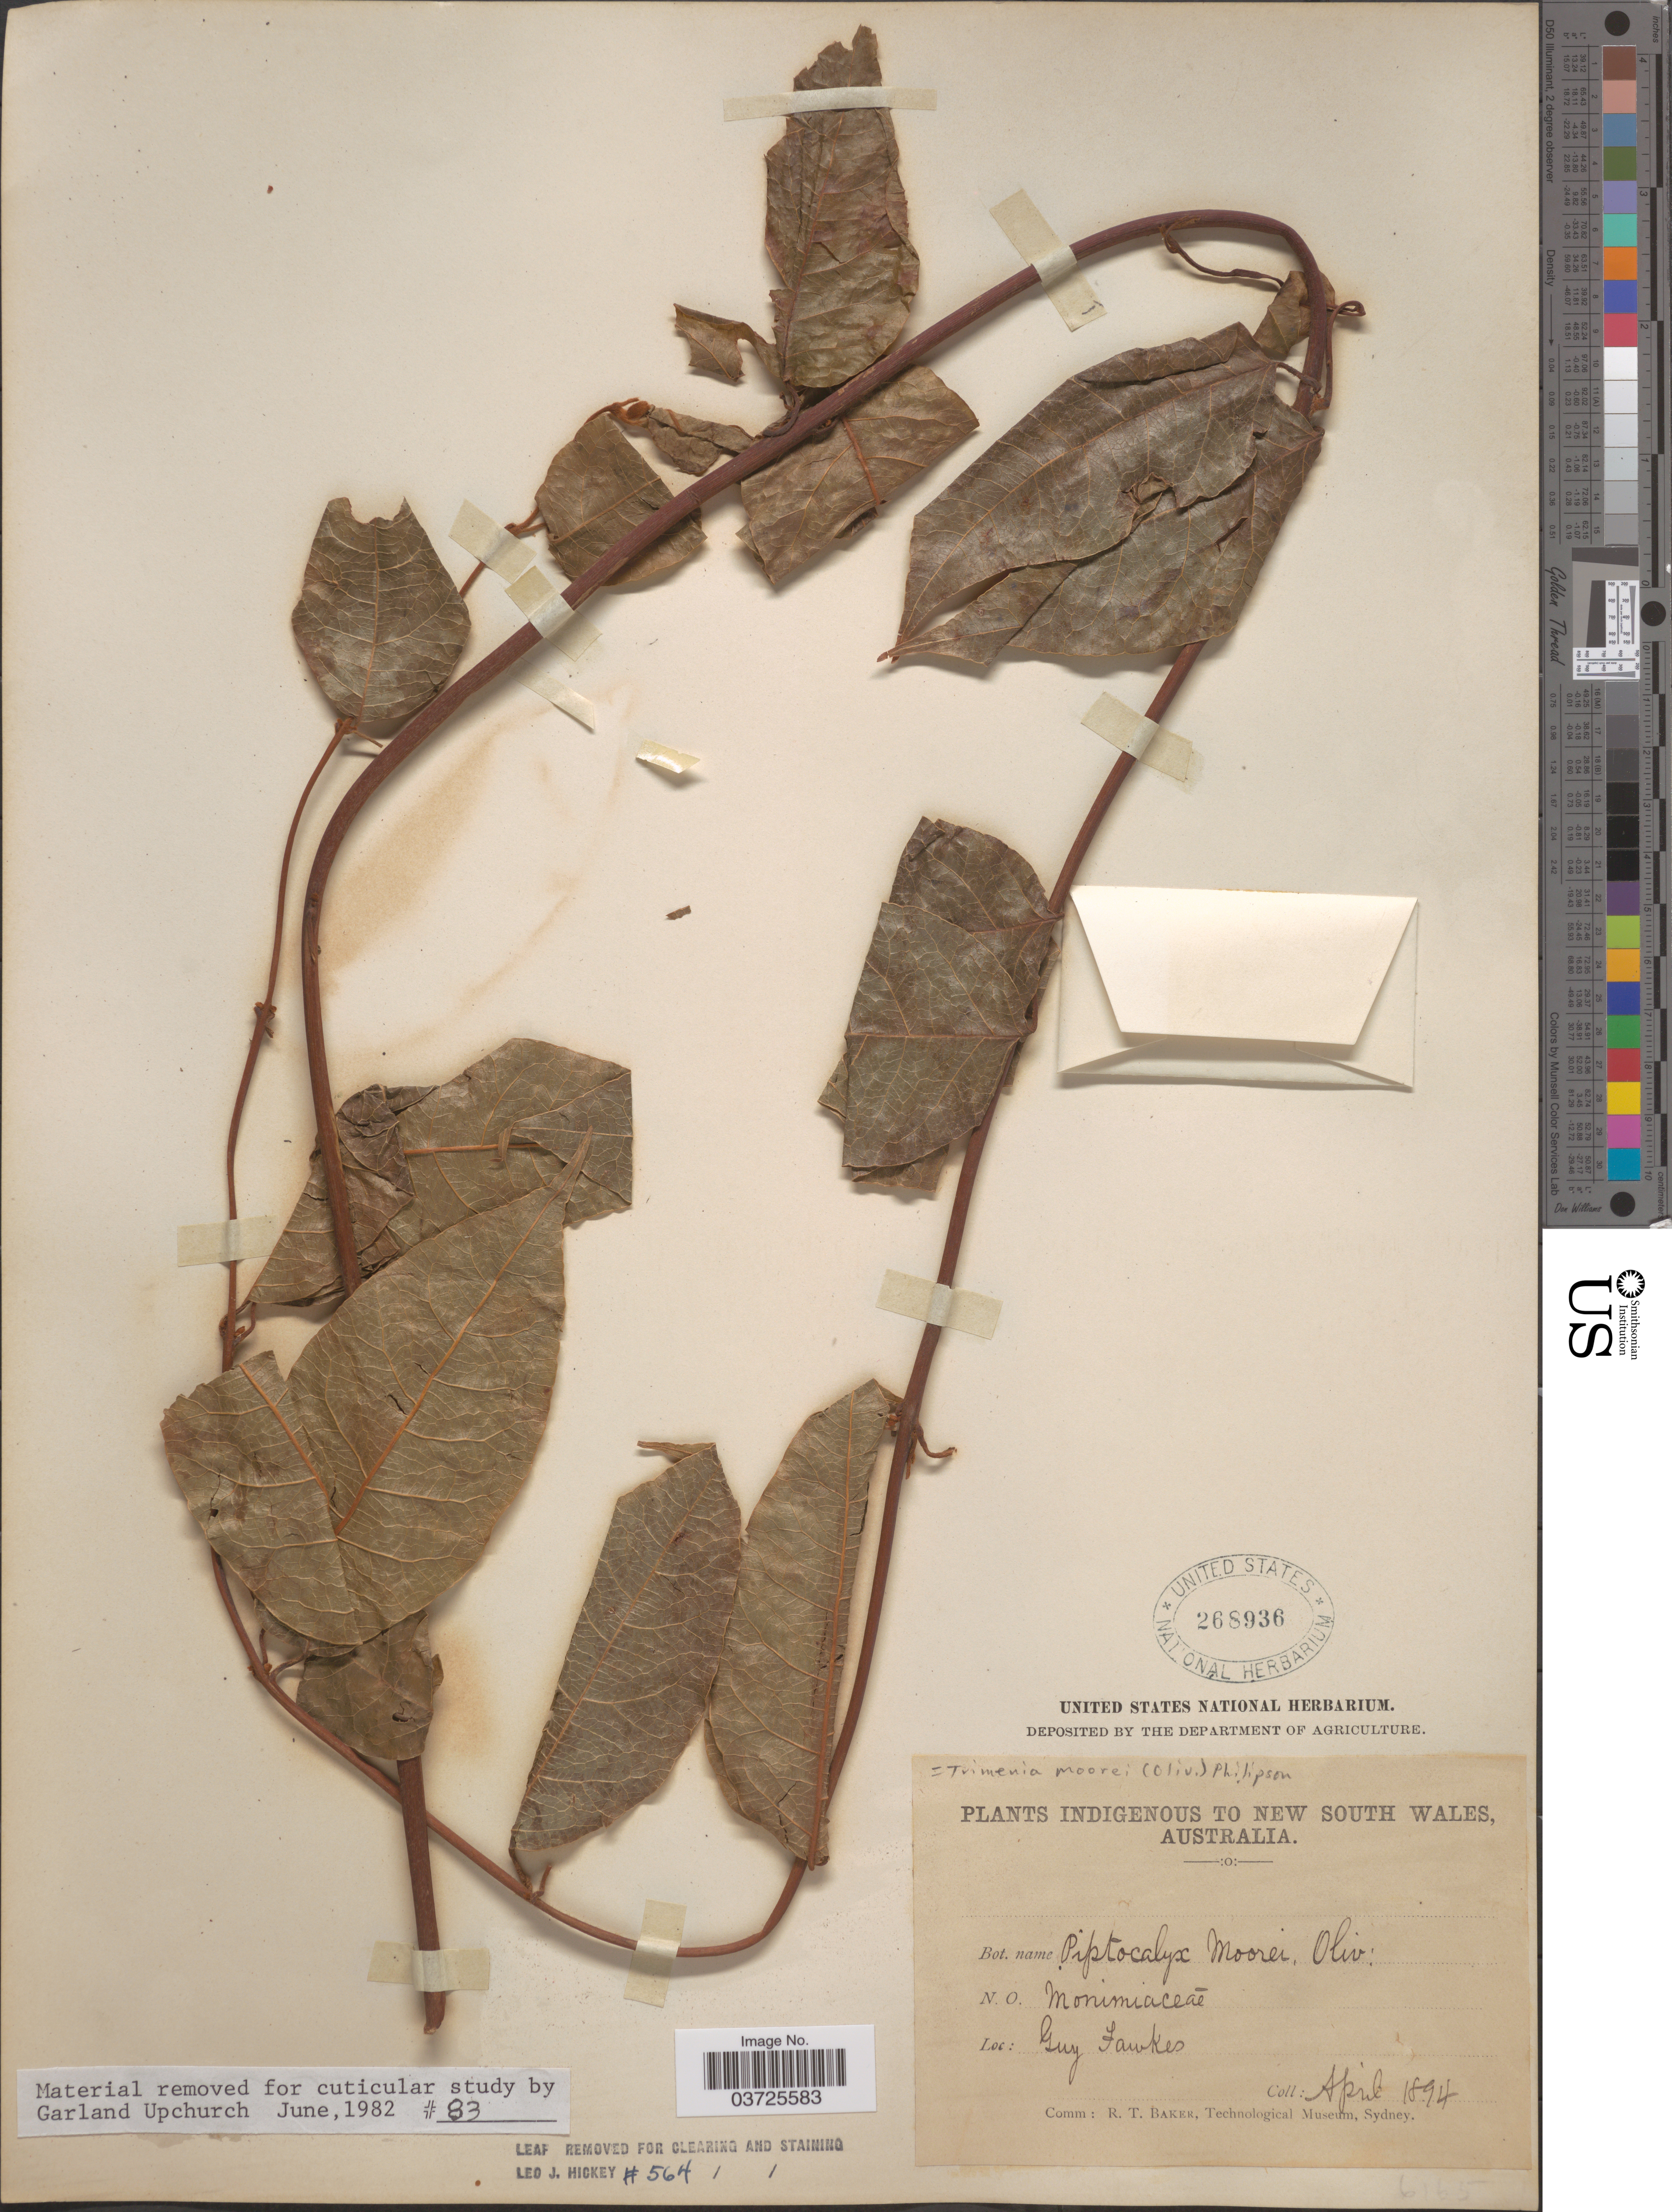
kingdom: Plantae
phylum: Tracheophyta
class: Magnoliopsida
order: Austrobaileyales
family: Trimeniaceae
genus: Trimenia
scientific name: Trimenia moorei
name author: (Oliv.) Philipson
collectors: G. Fawkes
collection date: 1894-04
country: Australia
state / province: New South Wales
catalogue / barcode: US 268936